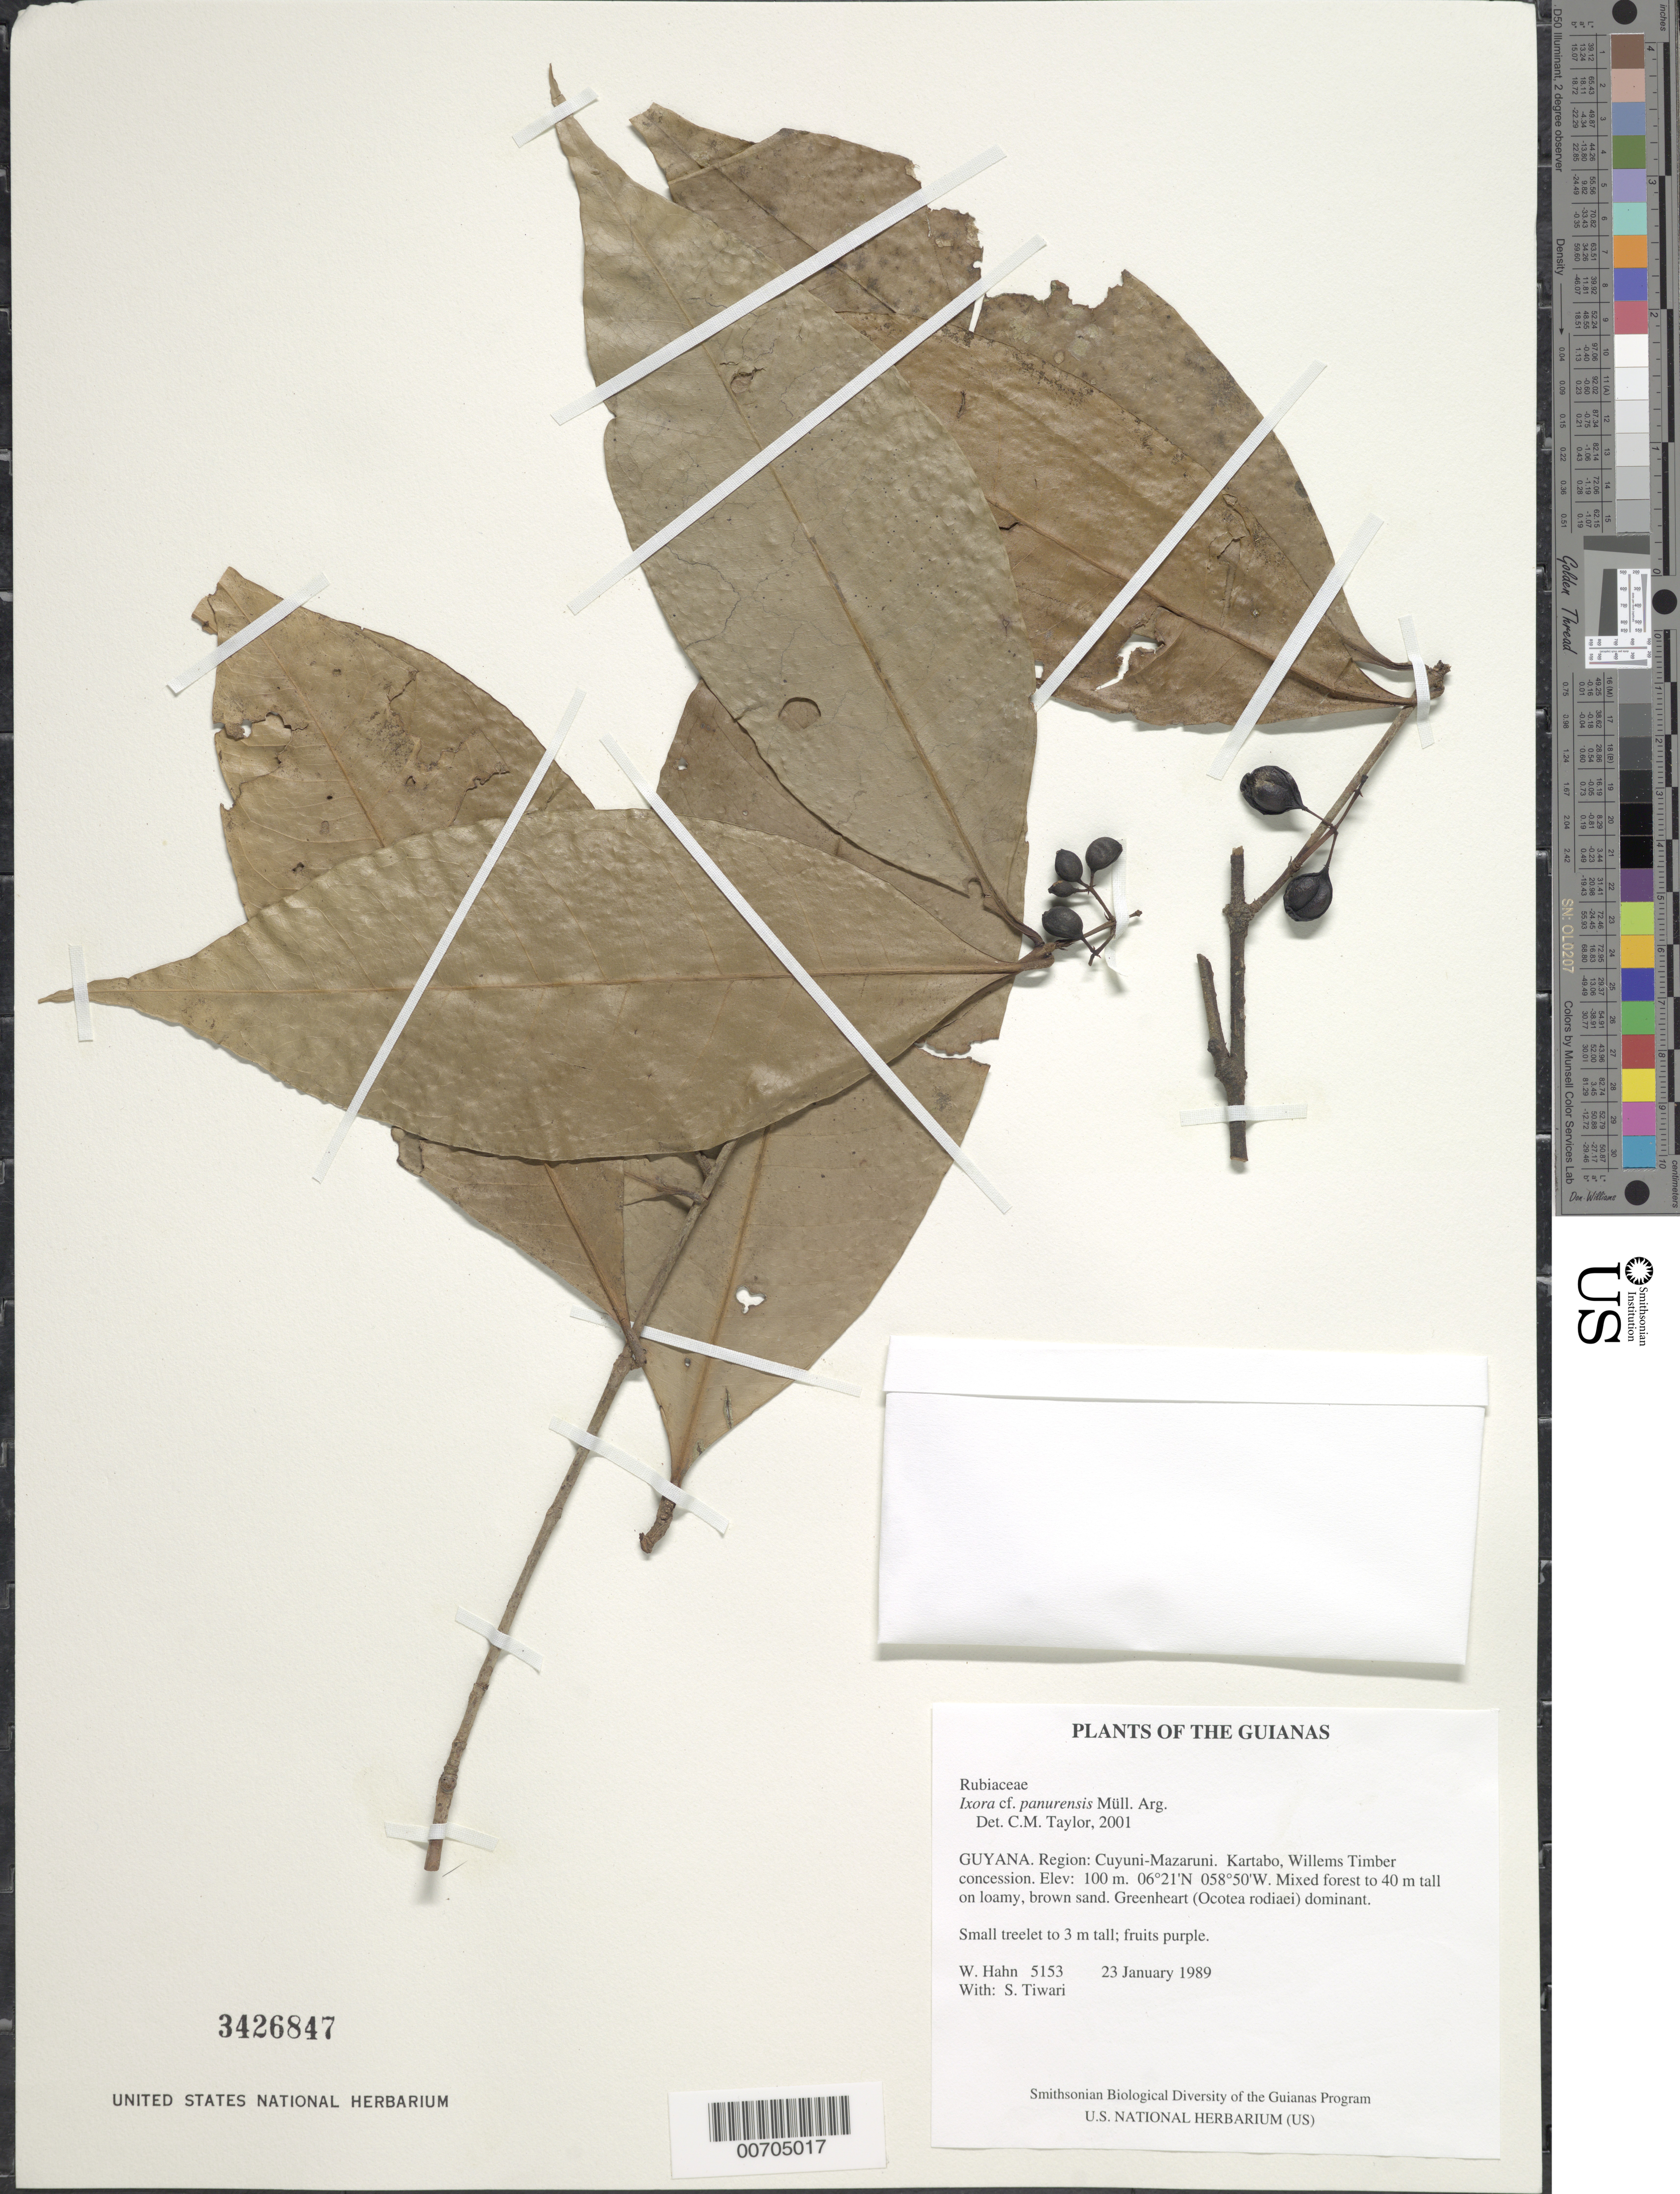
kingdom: Plantae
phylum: Tracheophyta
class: Magnoliopsida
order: Gentianales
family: Rubiaceae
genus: Ixora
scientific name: Ixora panurensis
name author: Müll. Arg.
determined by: Taylor, Charlotte M.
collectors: W. Hahn & S. Tiwari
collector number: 5153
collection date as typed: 23 January 1989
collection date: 1989-01-23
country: Guyana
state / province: Cuyuni-Mazaruni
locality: Kartabo, Willems Timber concession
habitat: Mixed forest to 40 m tall on loamy, brown sand. Greenheart (Ocotea rodiaei) dominant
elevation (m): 100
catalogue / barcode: US 3426847